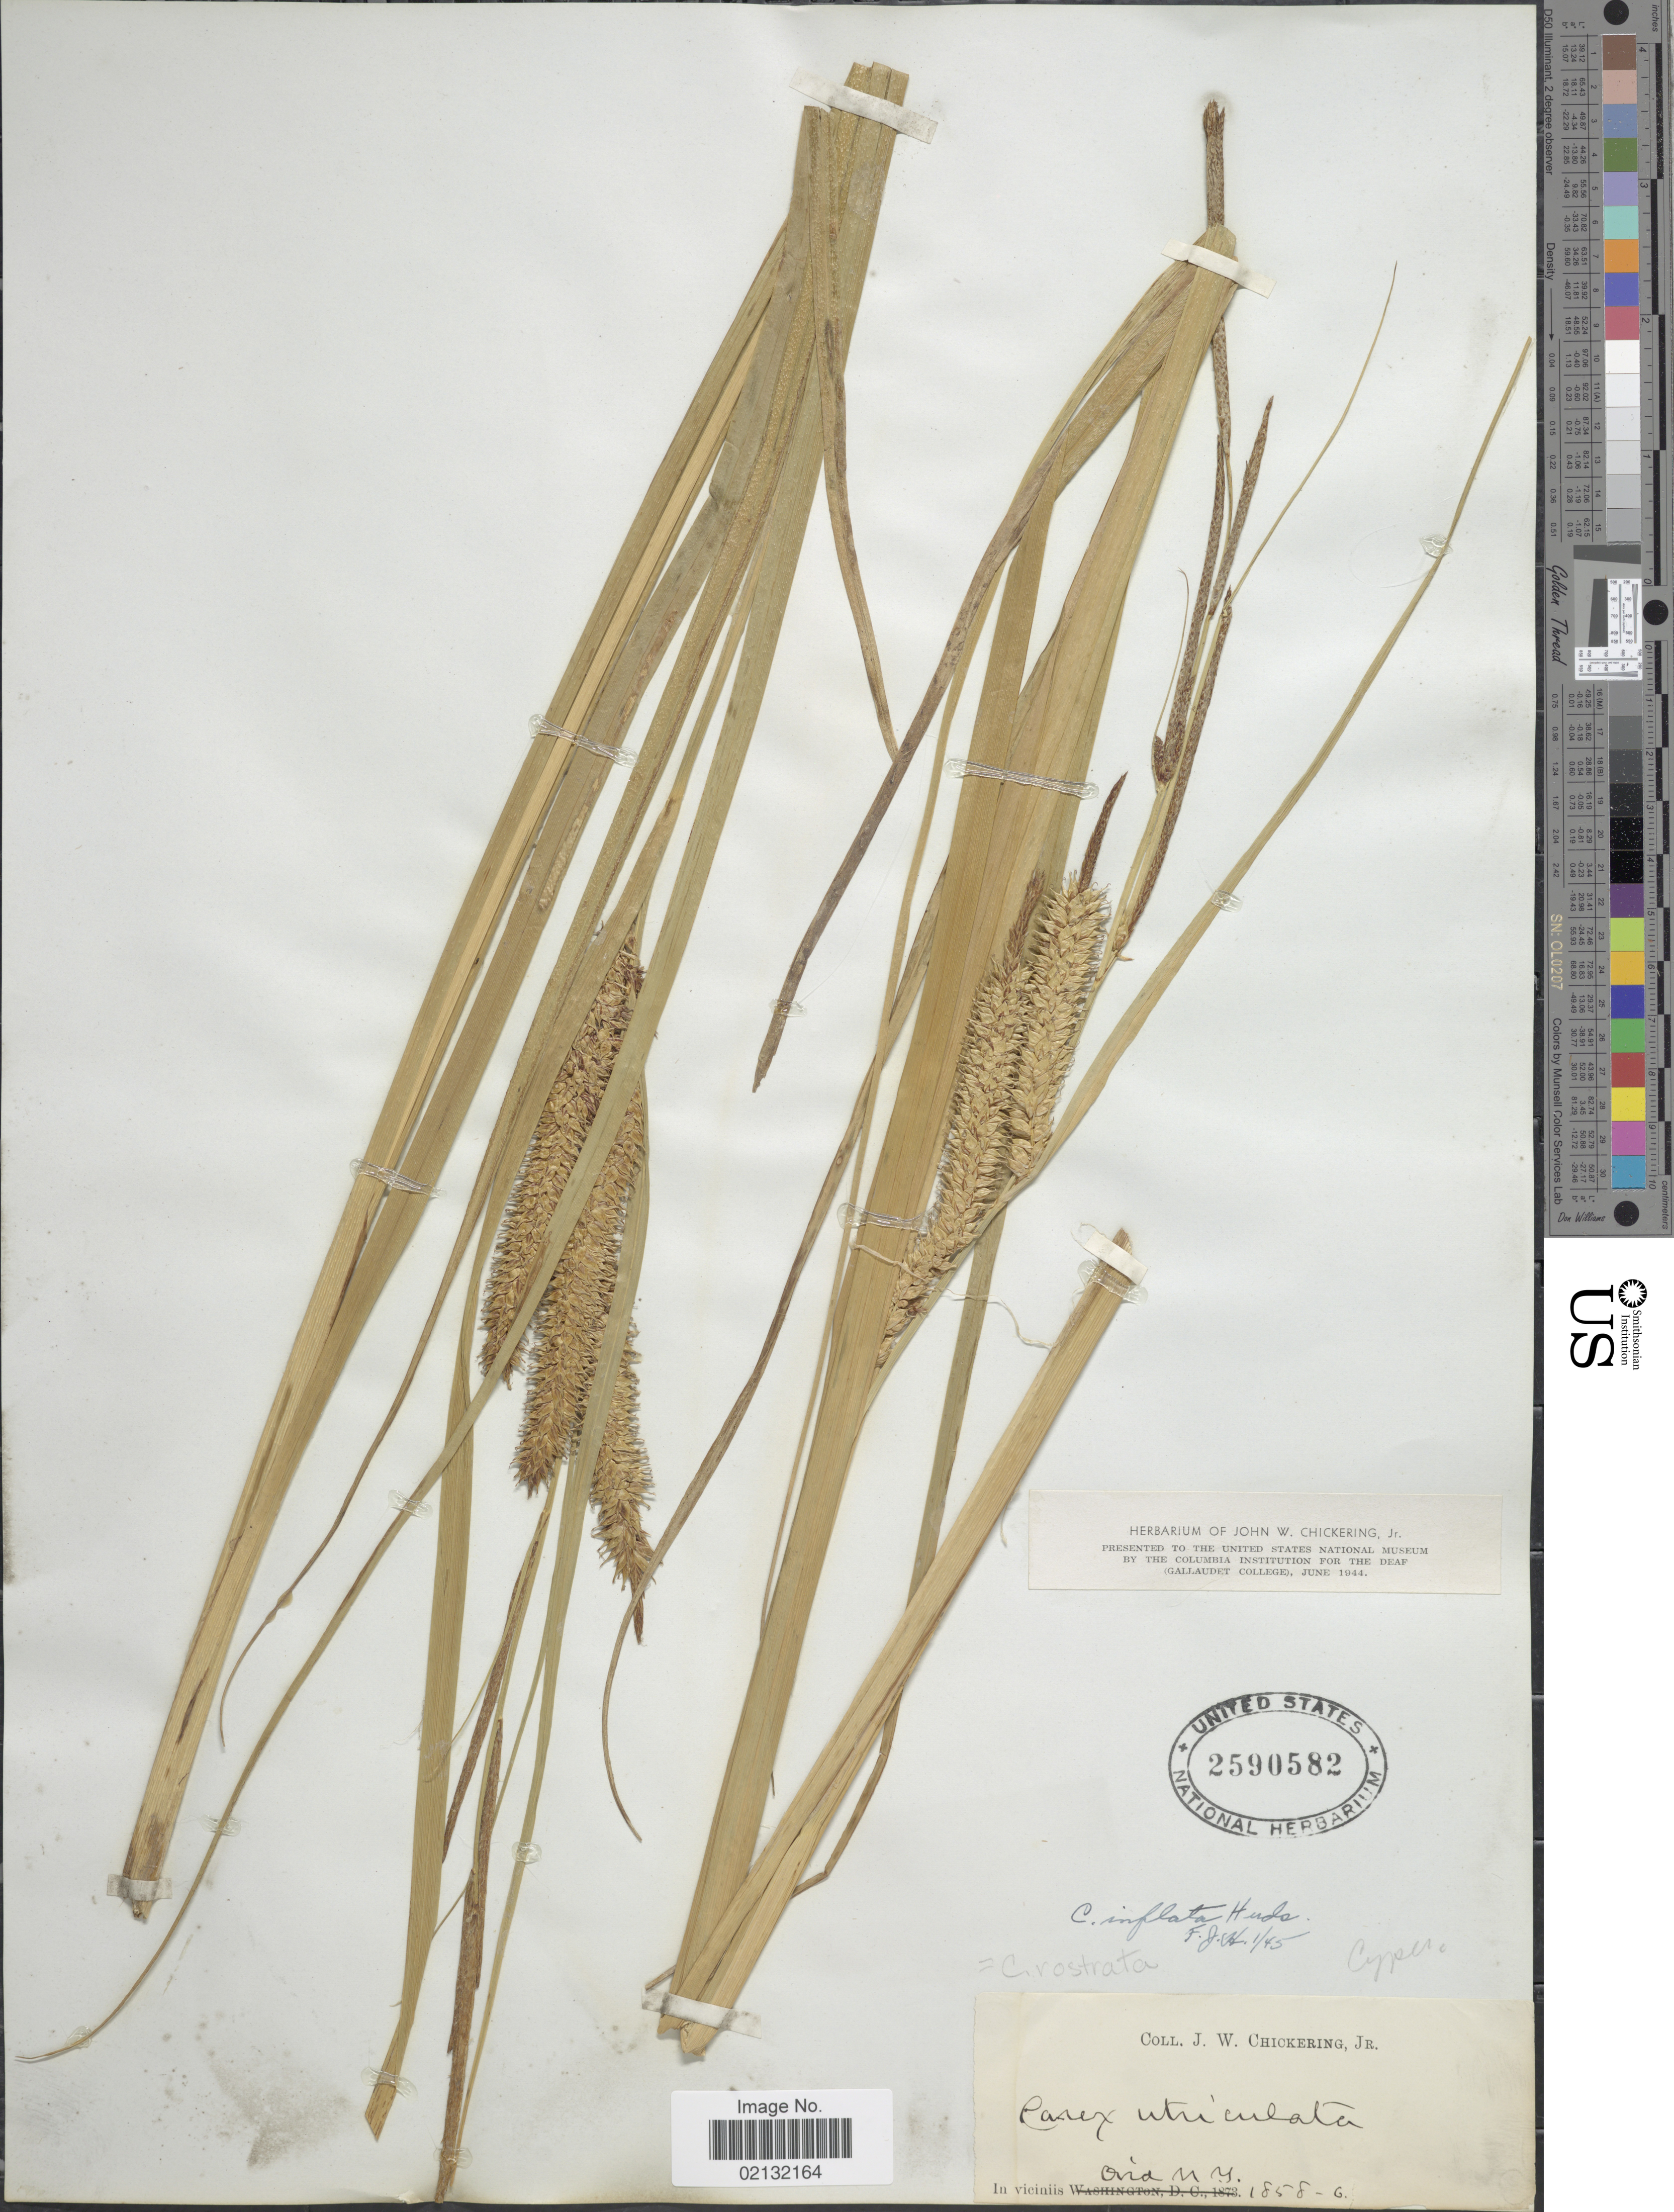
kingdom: Plantae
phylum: Tracheophyta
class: Liliopsida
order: Poales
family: Cyperaceae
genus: Carex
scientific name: Carex rostrata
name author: Stokes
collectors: J. W. Chickering Jr.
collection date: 1858/1860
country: United States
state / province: New York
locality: In viciniis Ovid, N.Y.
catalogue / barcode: US 2590582